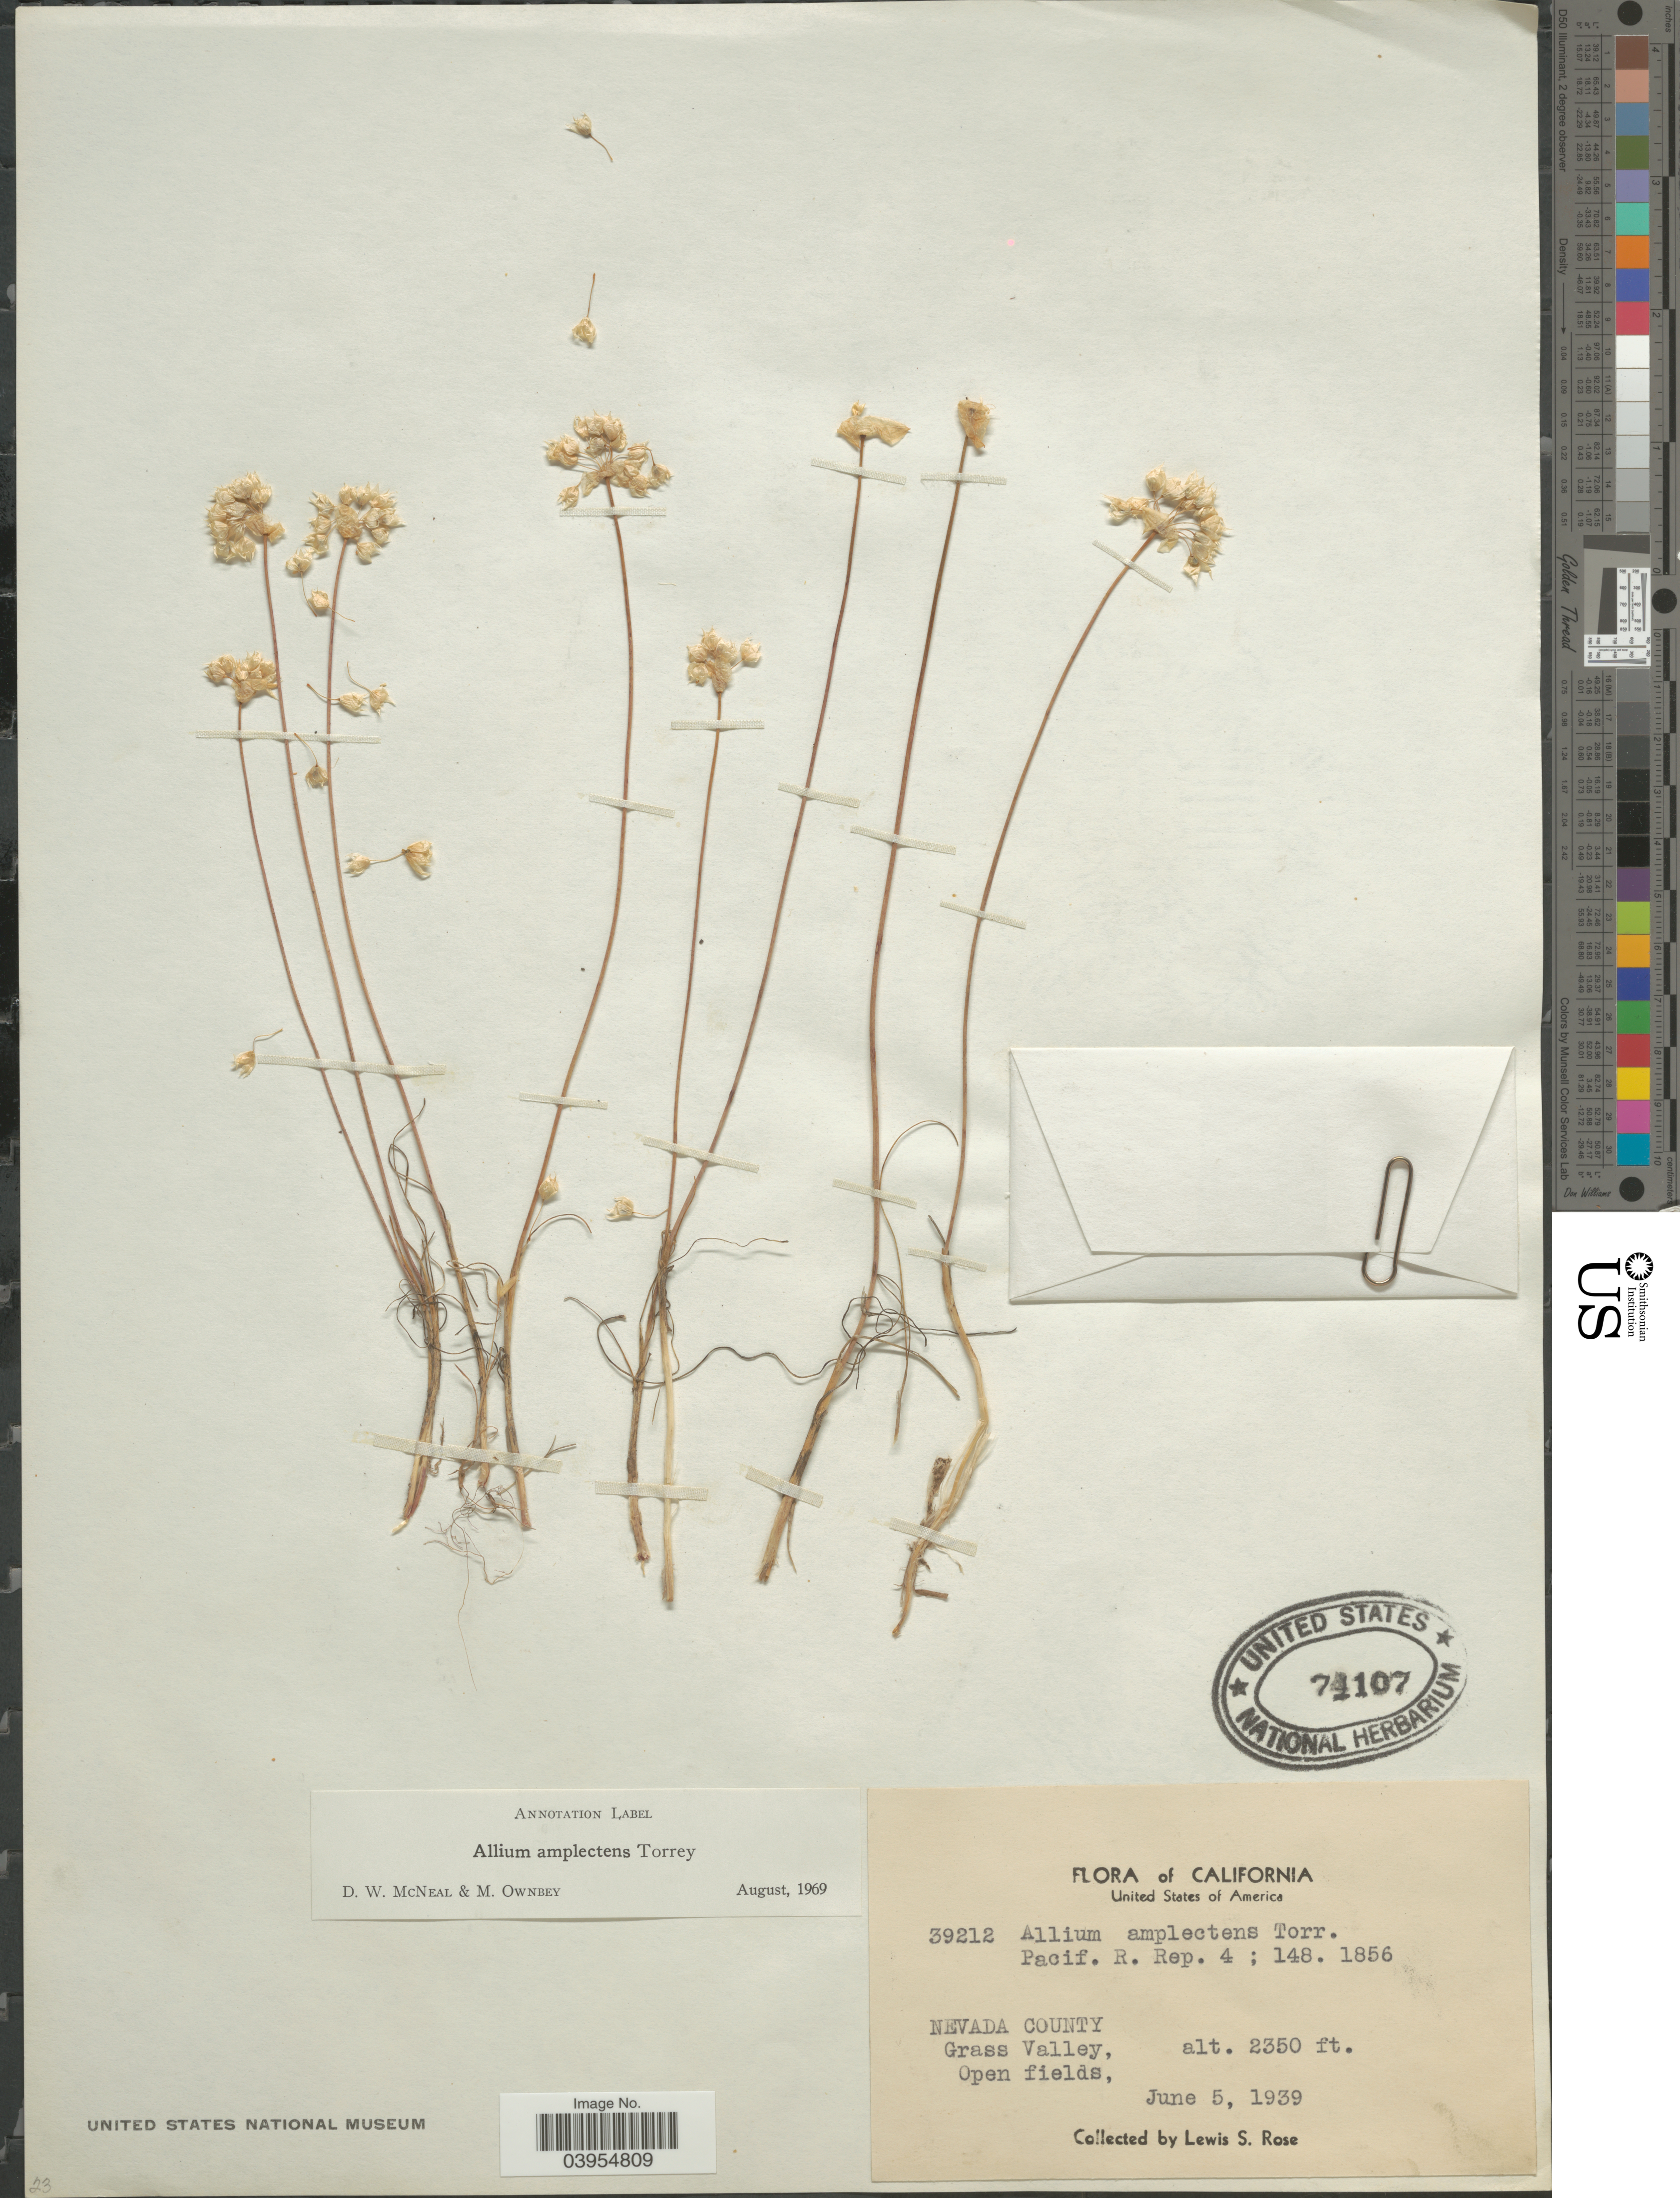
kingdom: Plantae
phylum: Tracheophyta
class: Liliopsida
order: Asparagales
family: Amaryllidaceae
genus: Allium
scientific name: Allium amplectens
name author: Torr.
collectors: L. S. Rose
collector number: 39212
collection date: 1939-06-05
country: United States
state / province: California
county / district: Nevada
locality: Nevada County. Grass Valley, Open fields.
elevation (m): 716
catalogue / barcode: US 74107